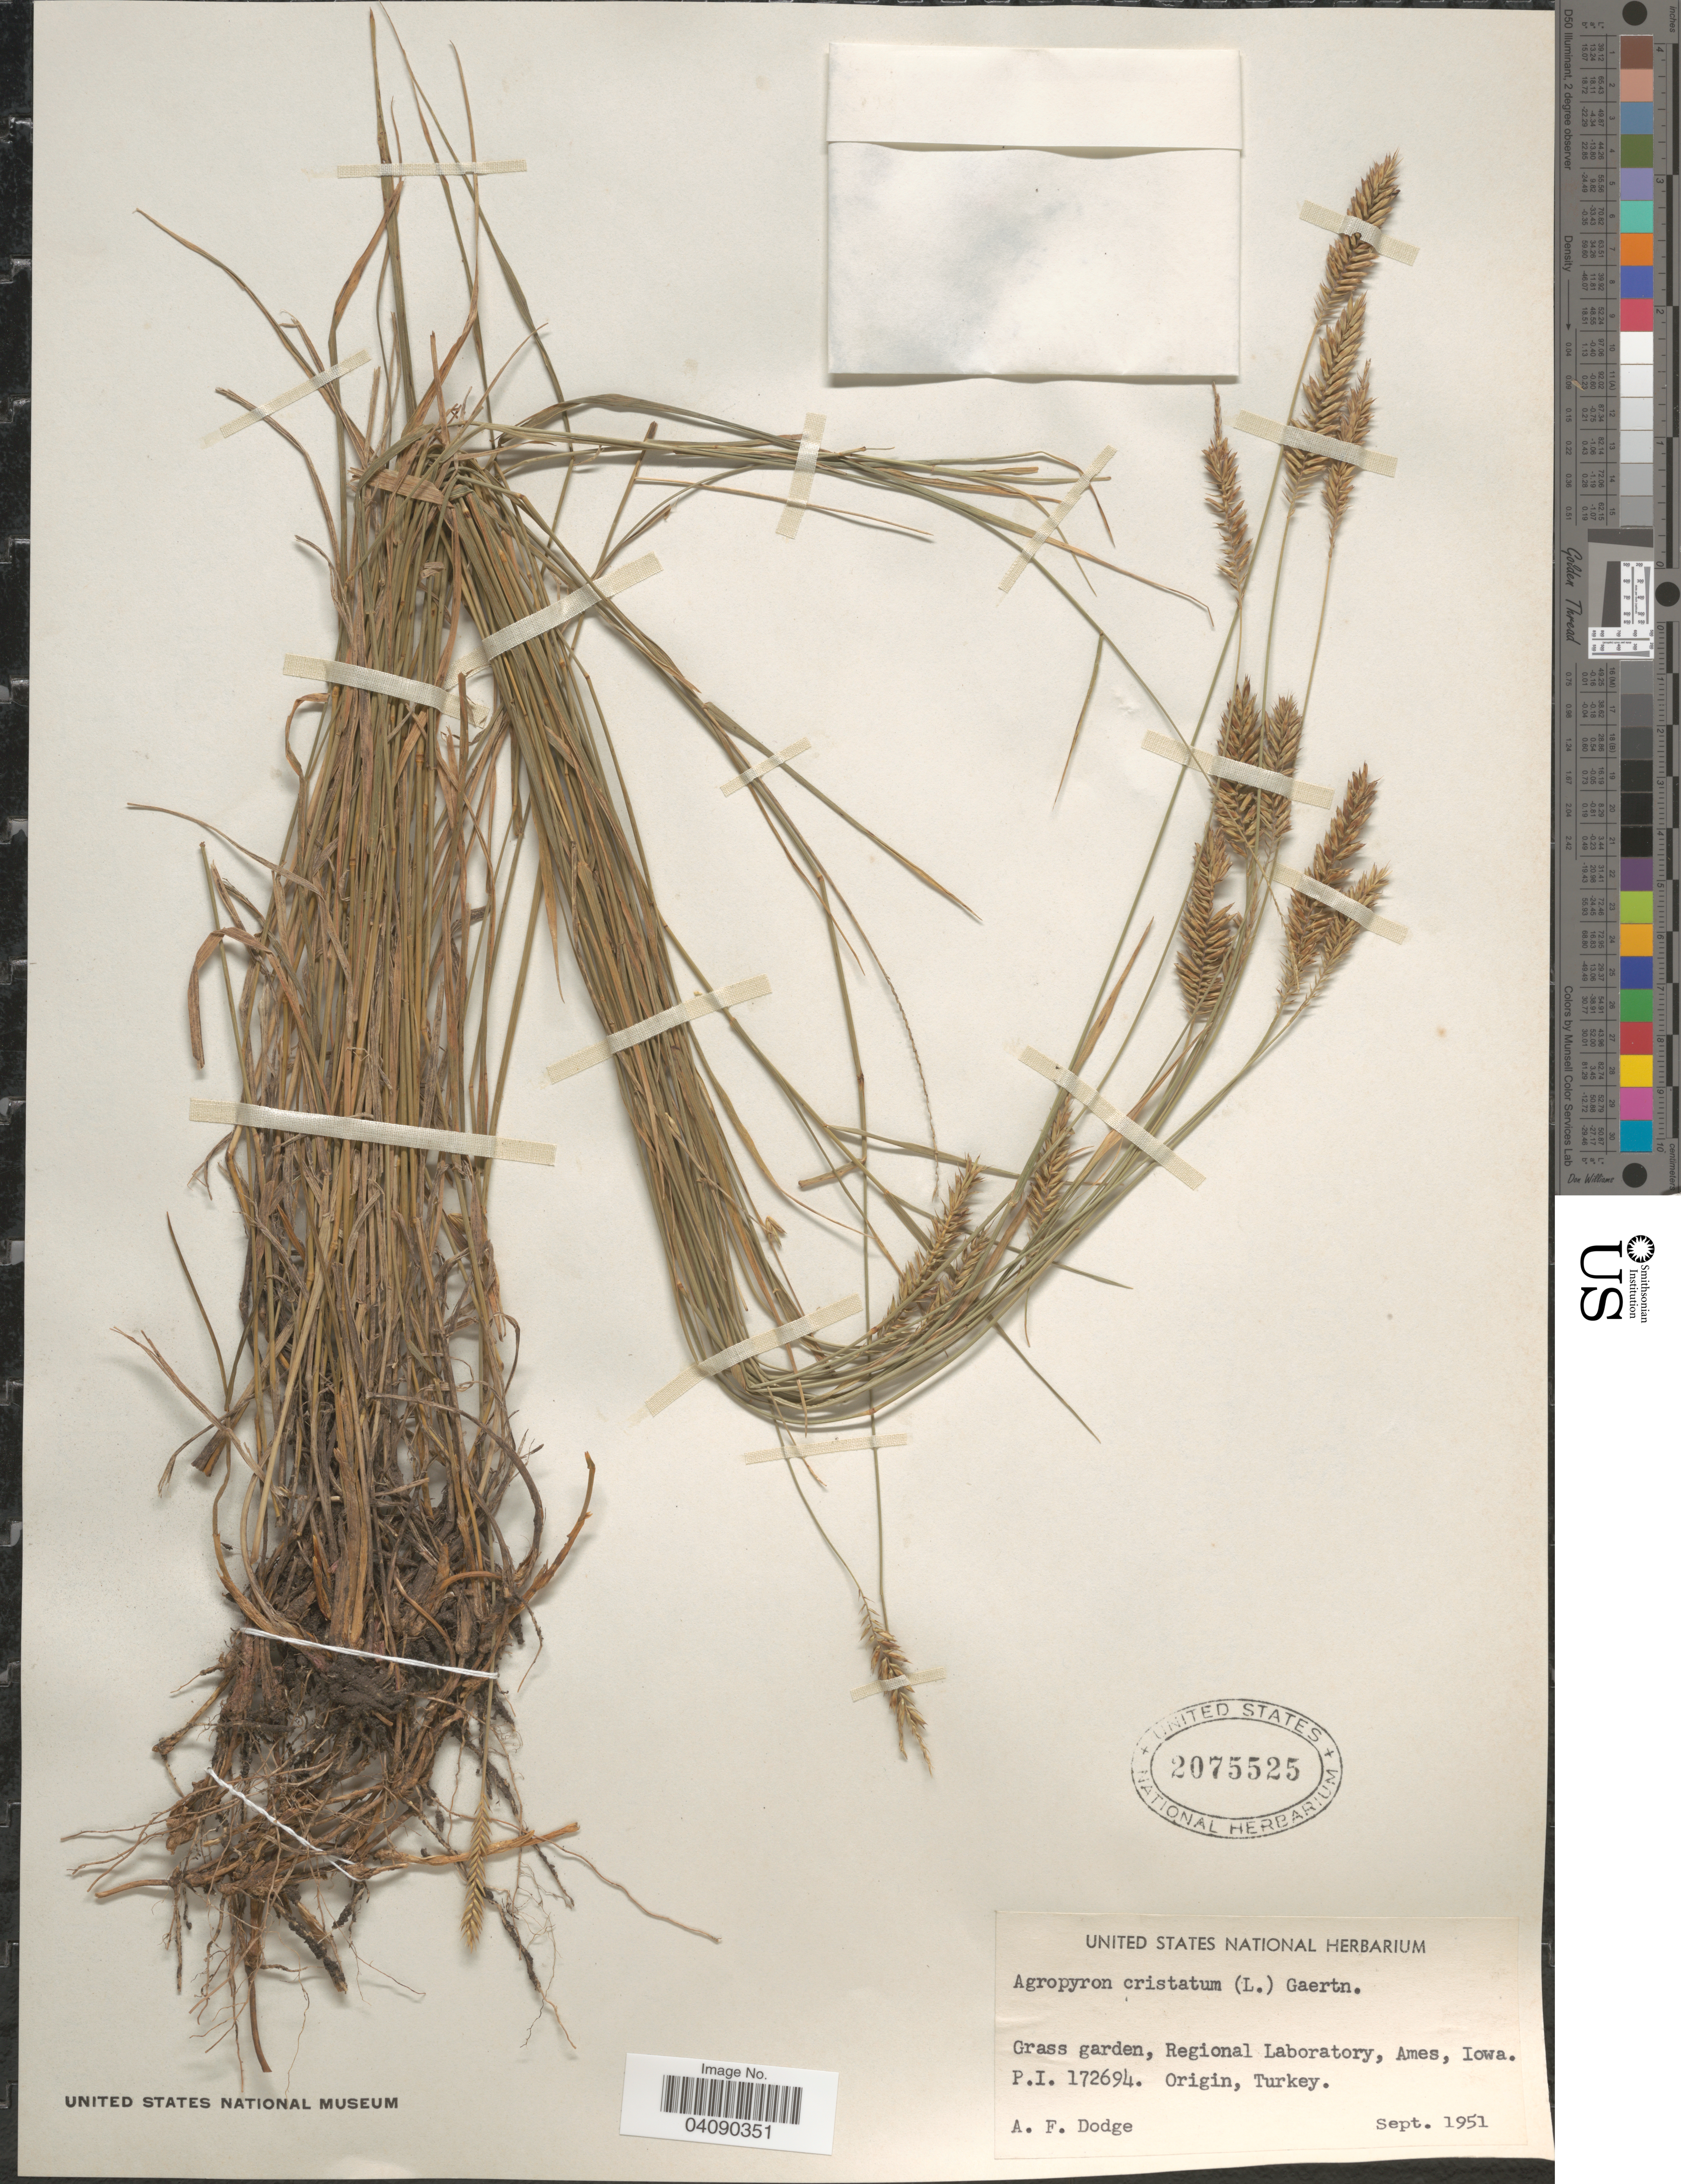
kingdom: Plantae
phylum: Tracheophyta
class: Liliopsida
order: Poales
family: Poaceae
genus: Agropyron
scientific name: Agropyron cristatum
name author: (L.) Gaertn.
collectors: A. Dodge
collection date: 1951-09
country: United States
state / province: Iowa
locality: Grass garden, Regional Laboratory, Ames.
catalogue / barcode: US 2075525